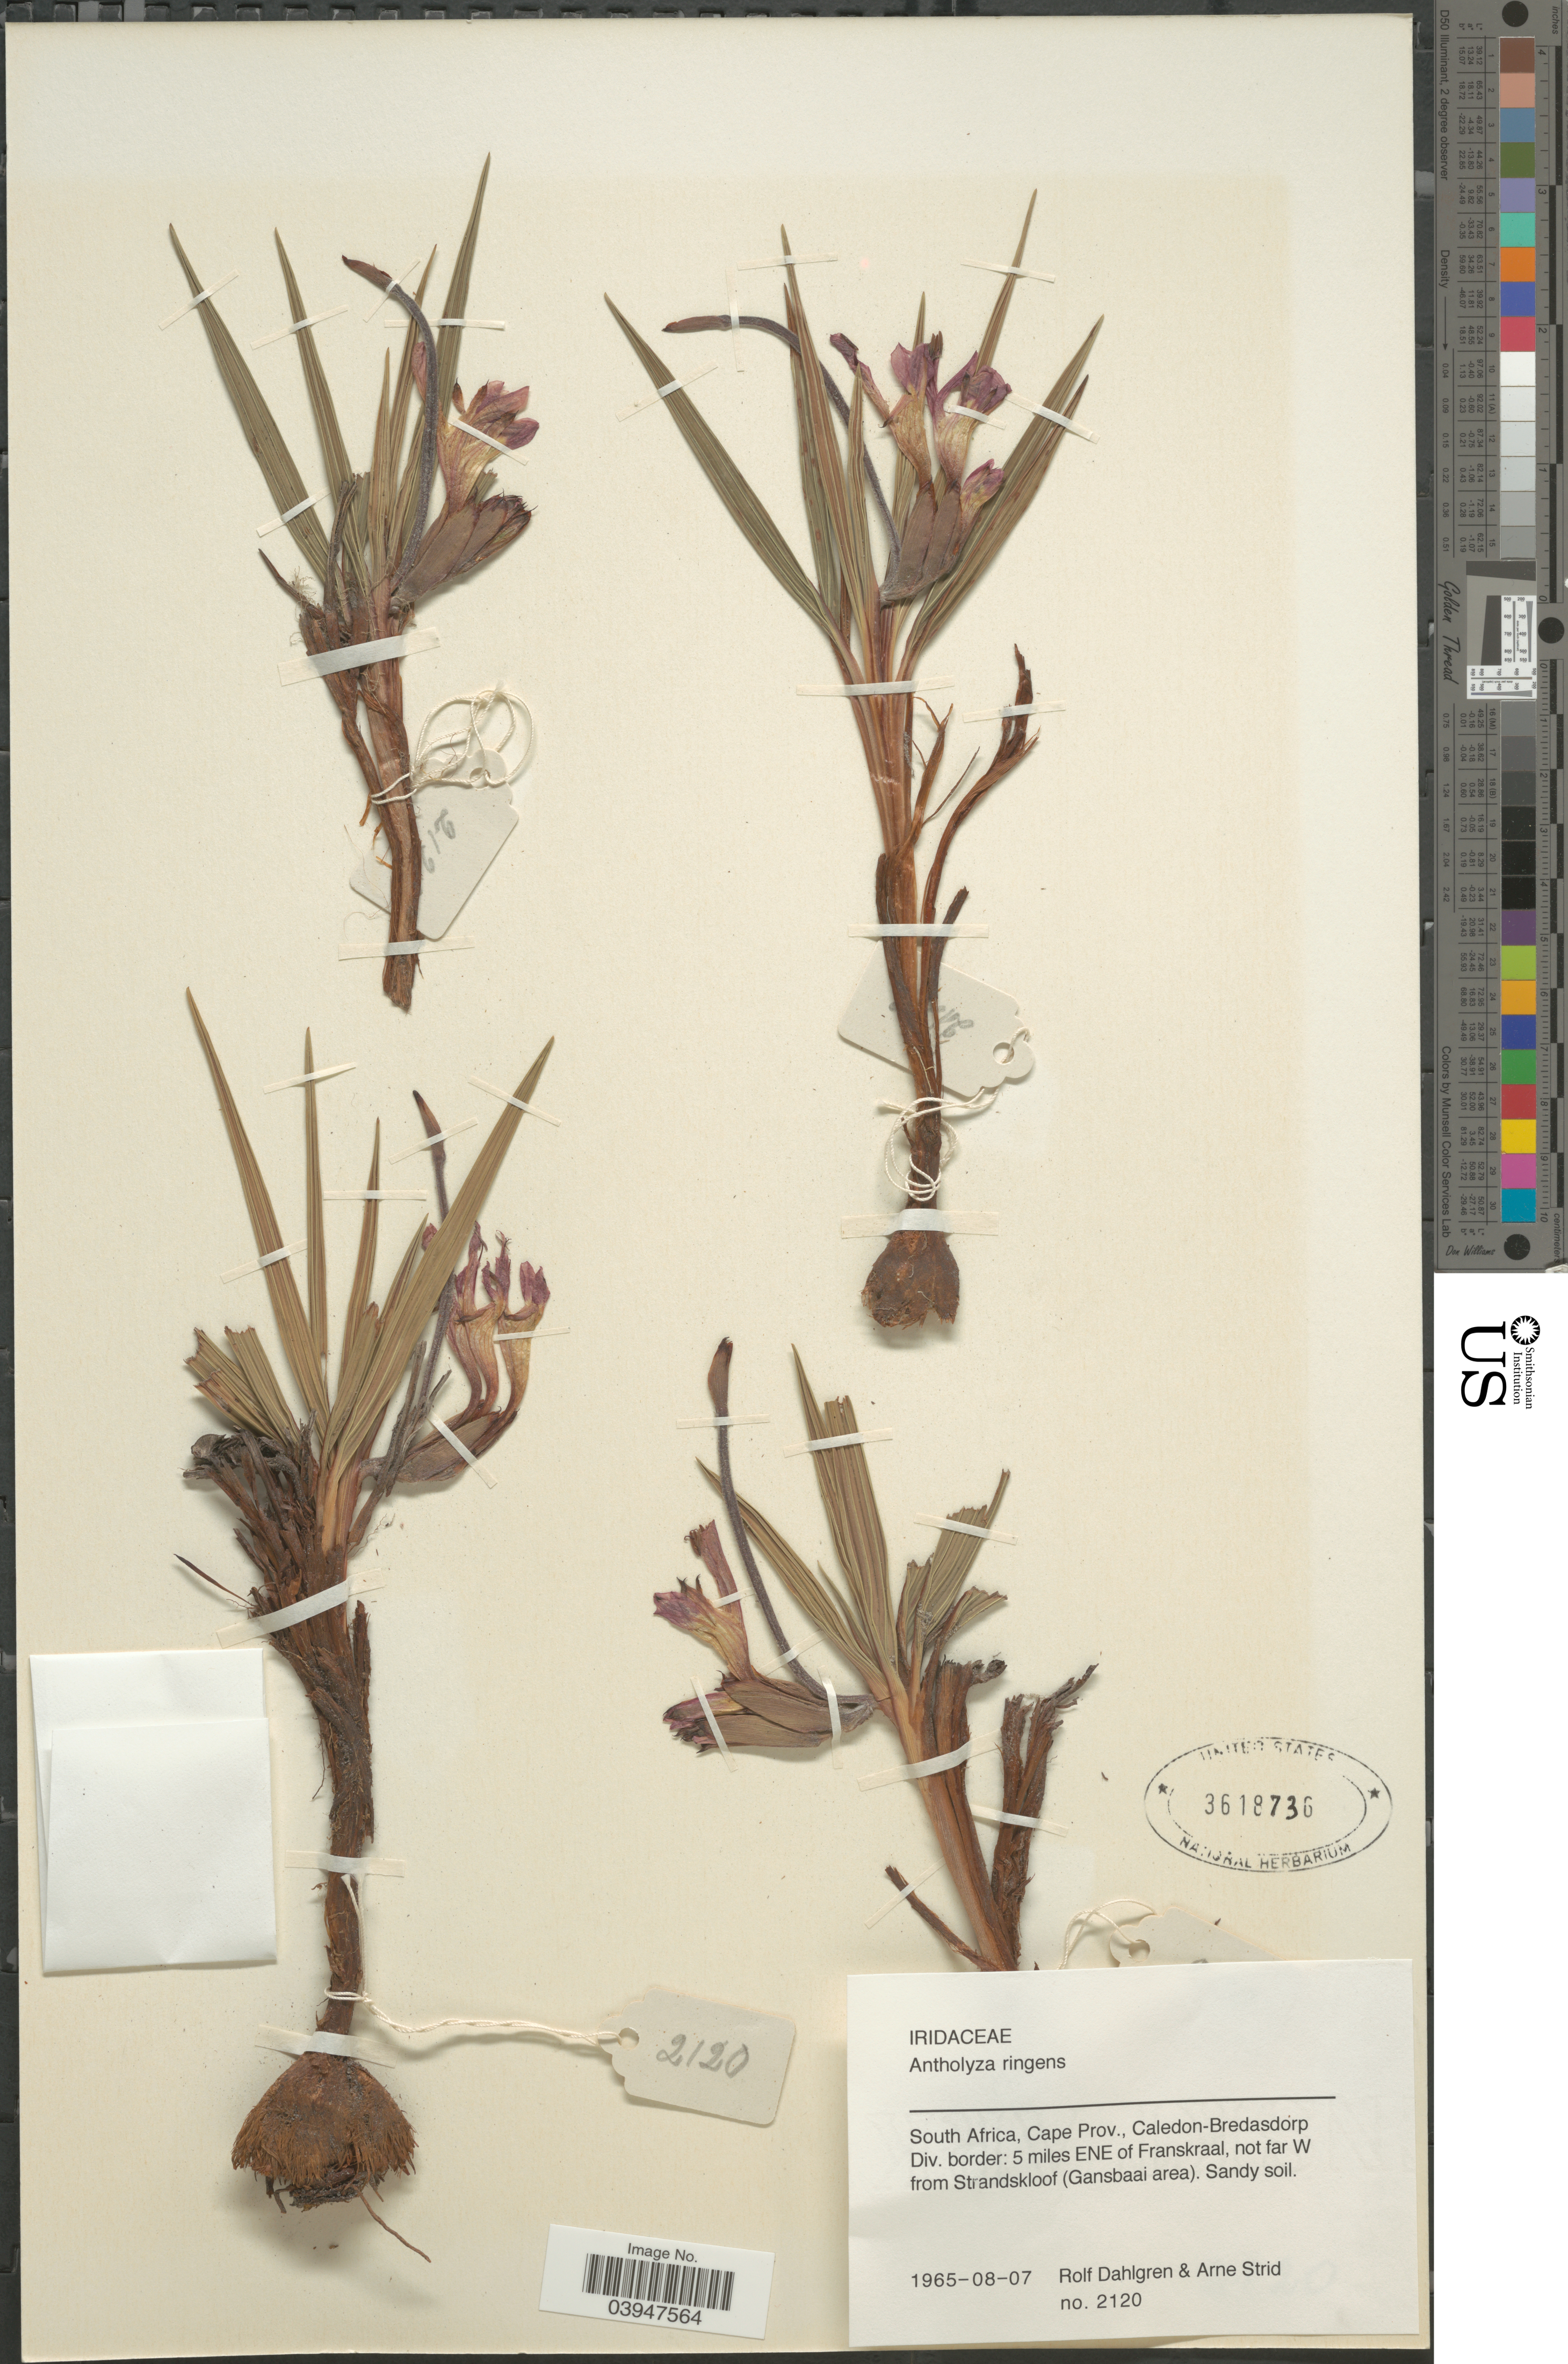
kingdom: Plantae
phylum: Tracheophyta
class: Liliopsida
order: Asparagales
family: Iridaceae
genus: Babiana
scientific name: Babiana ringens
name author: Ker Gawl.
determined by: Strong, Mark T., (BOT), Smithsonian Institution - National Museum of Natural History (UNITED STATES)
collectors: R. Dahlgren & A. Strid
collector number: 2120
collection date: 1965-08-07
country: South Africa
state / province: Western Cape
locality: Caledon-Bredasdorp Div. border: 5 miles ENE of Frankskraal, not far W from Strandskloof (Gansbaai area).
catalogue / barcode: US 3618736